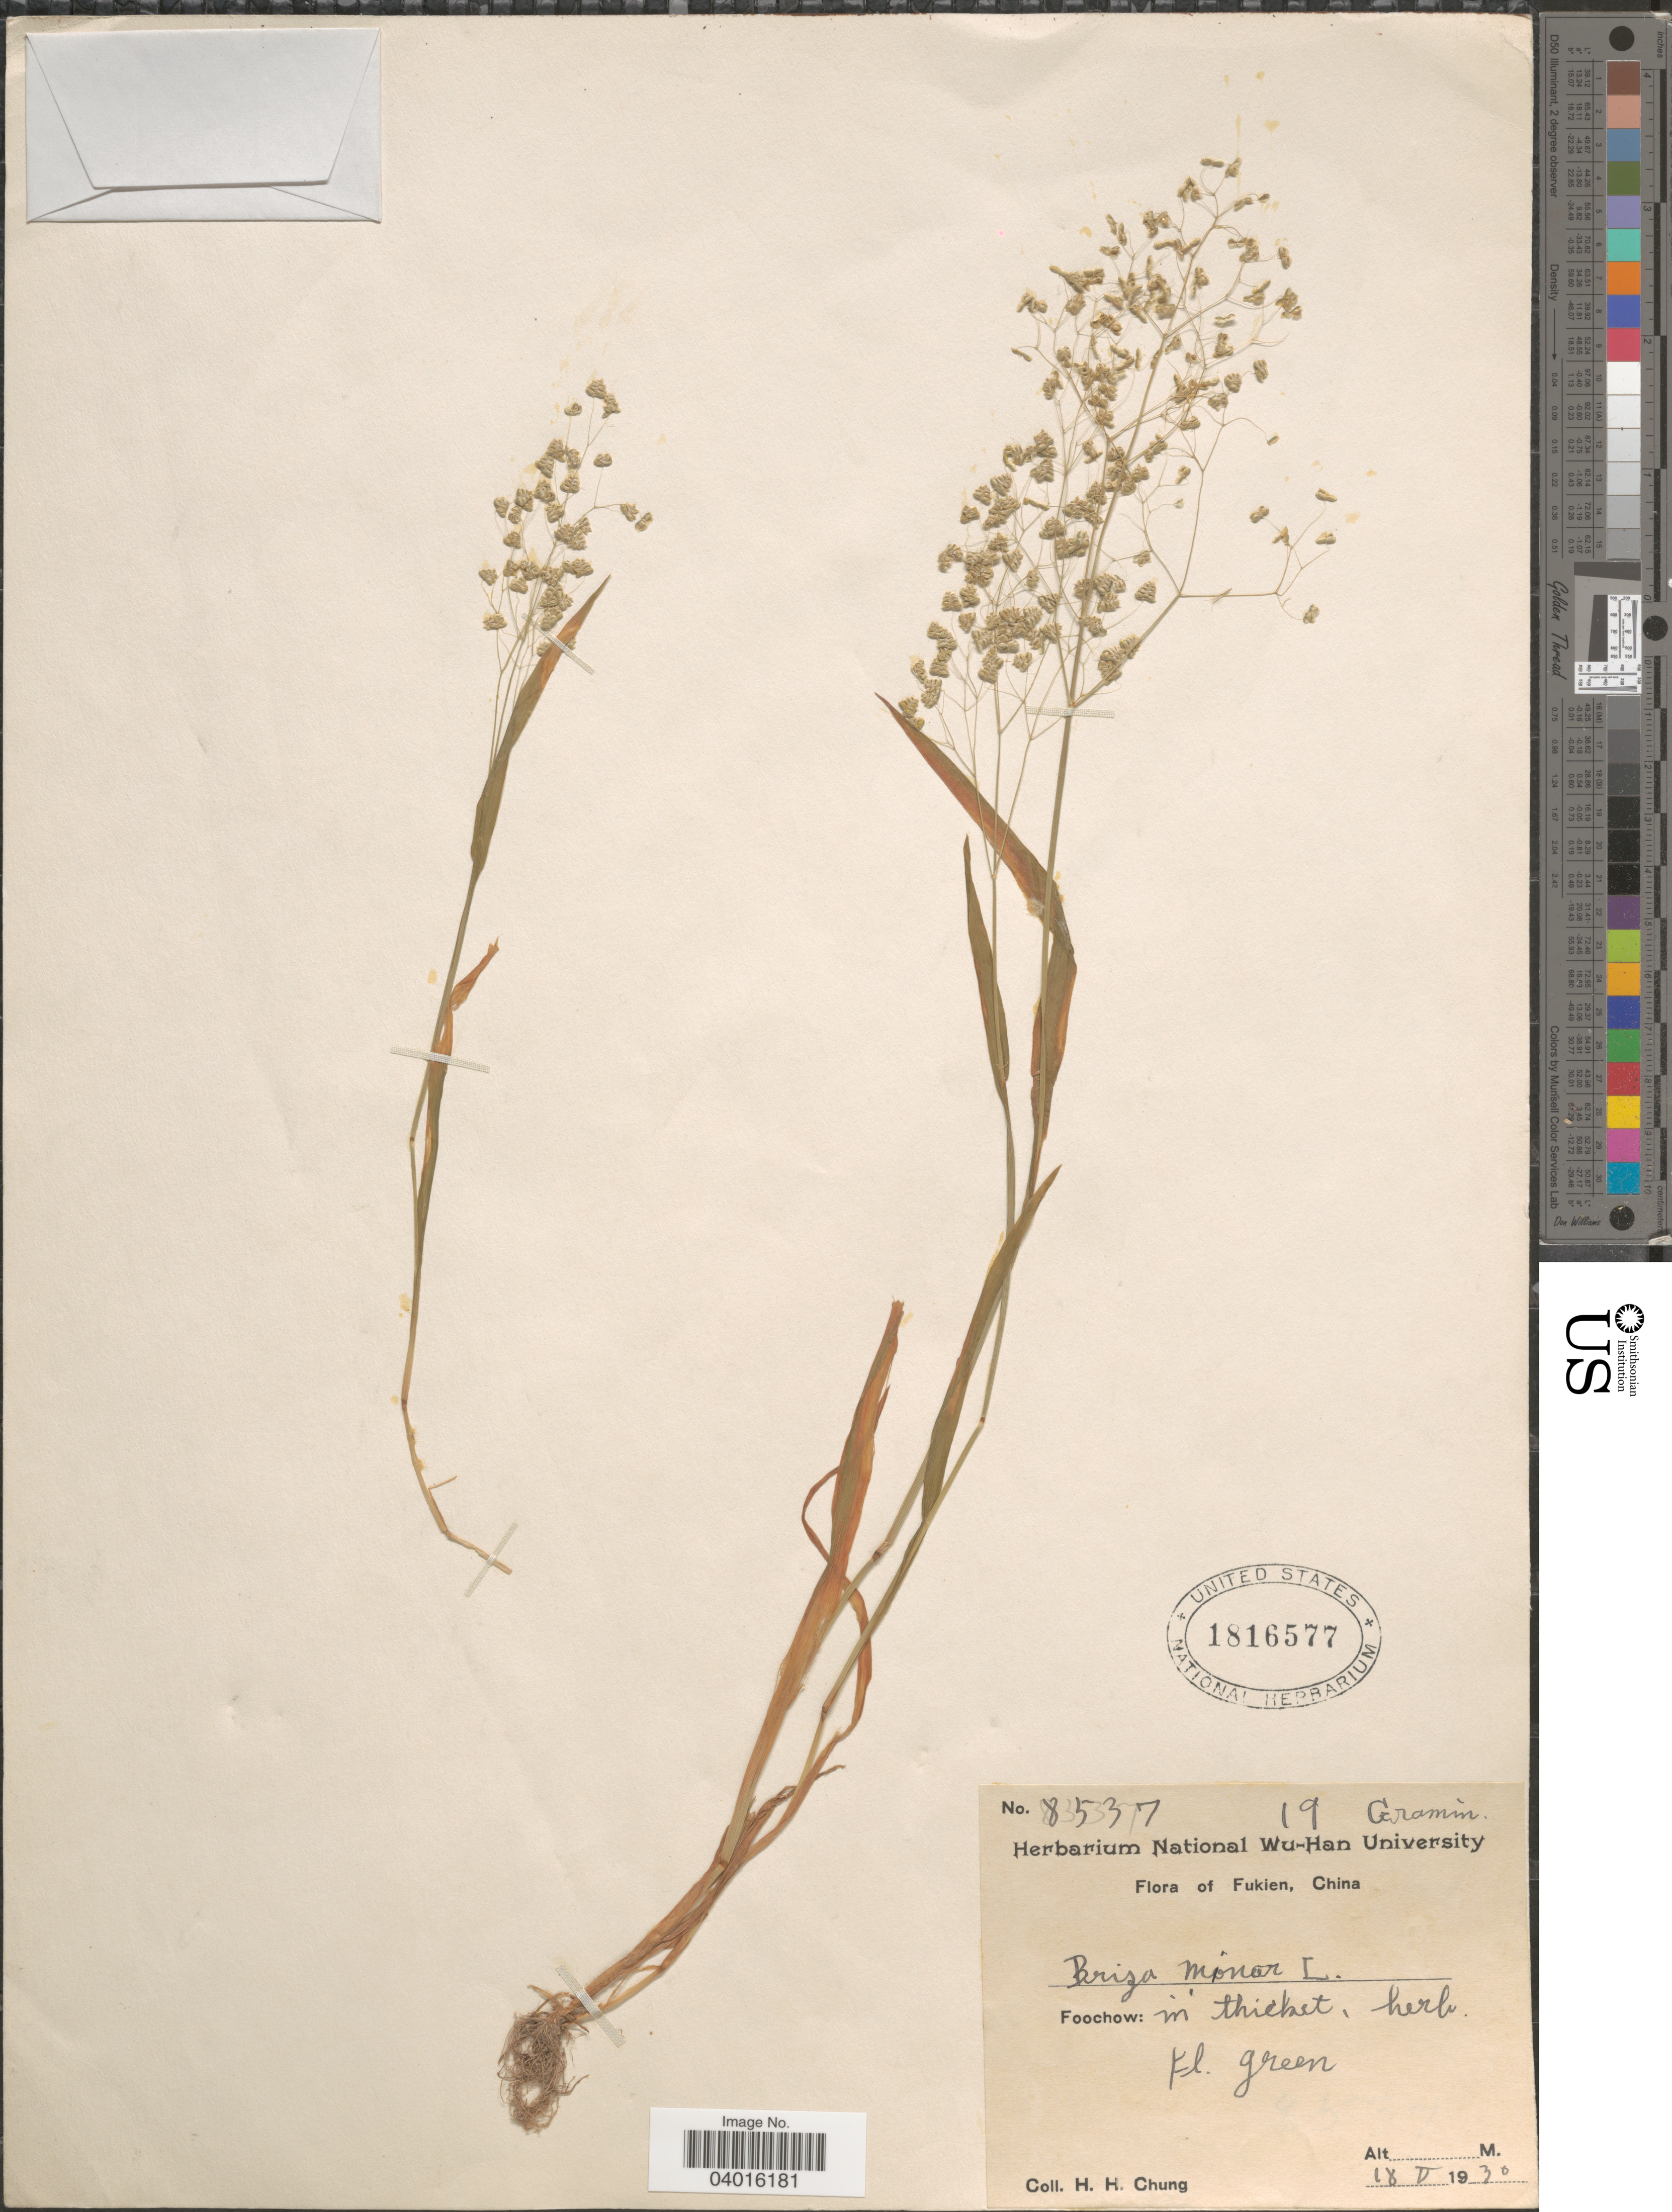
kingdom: Plantae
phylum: Tracheophyta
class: Liliopsida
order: Poales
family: Poaceae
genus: Briza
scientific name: Briza minor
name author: L.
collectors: H. Chung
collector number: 8537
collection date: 1930-05-18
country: China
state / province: Fujian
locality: Fukien. Foochow: in thicket.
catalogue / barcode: US 1816577